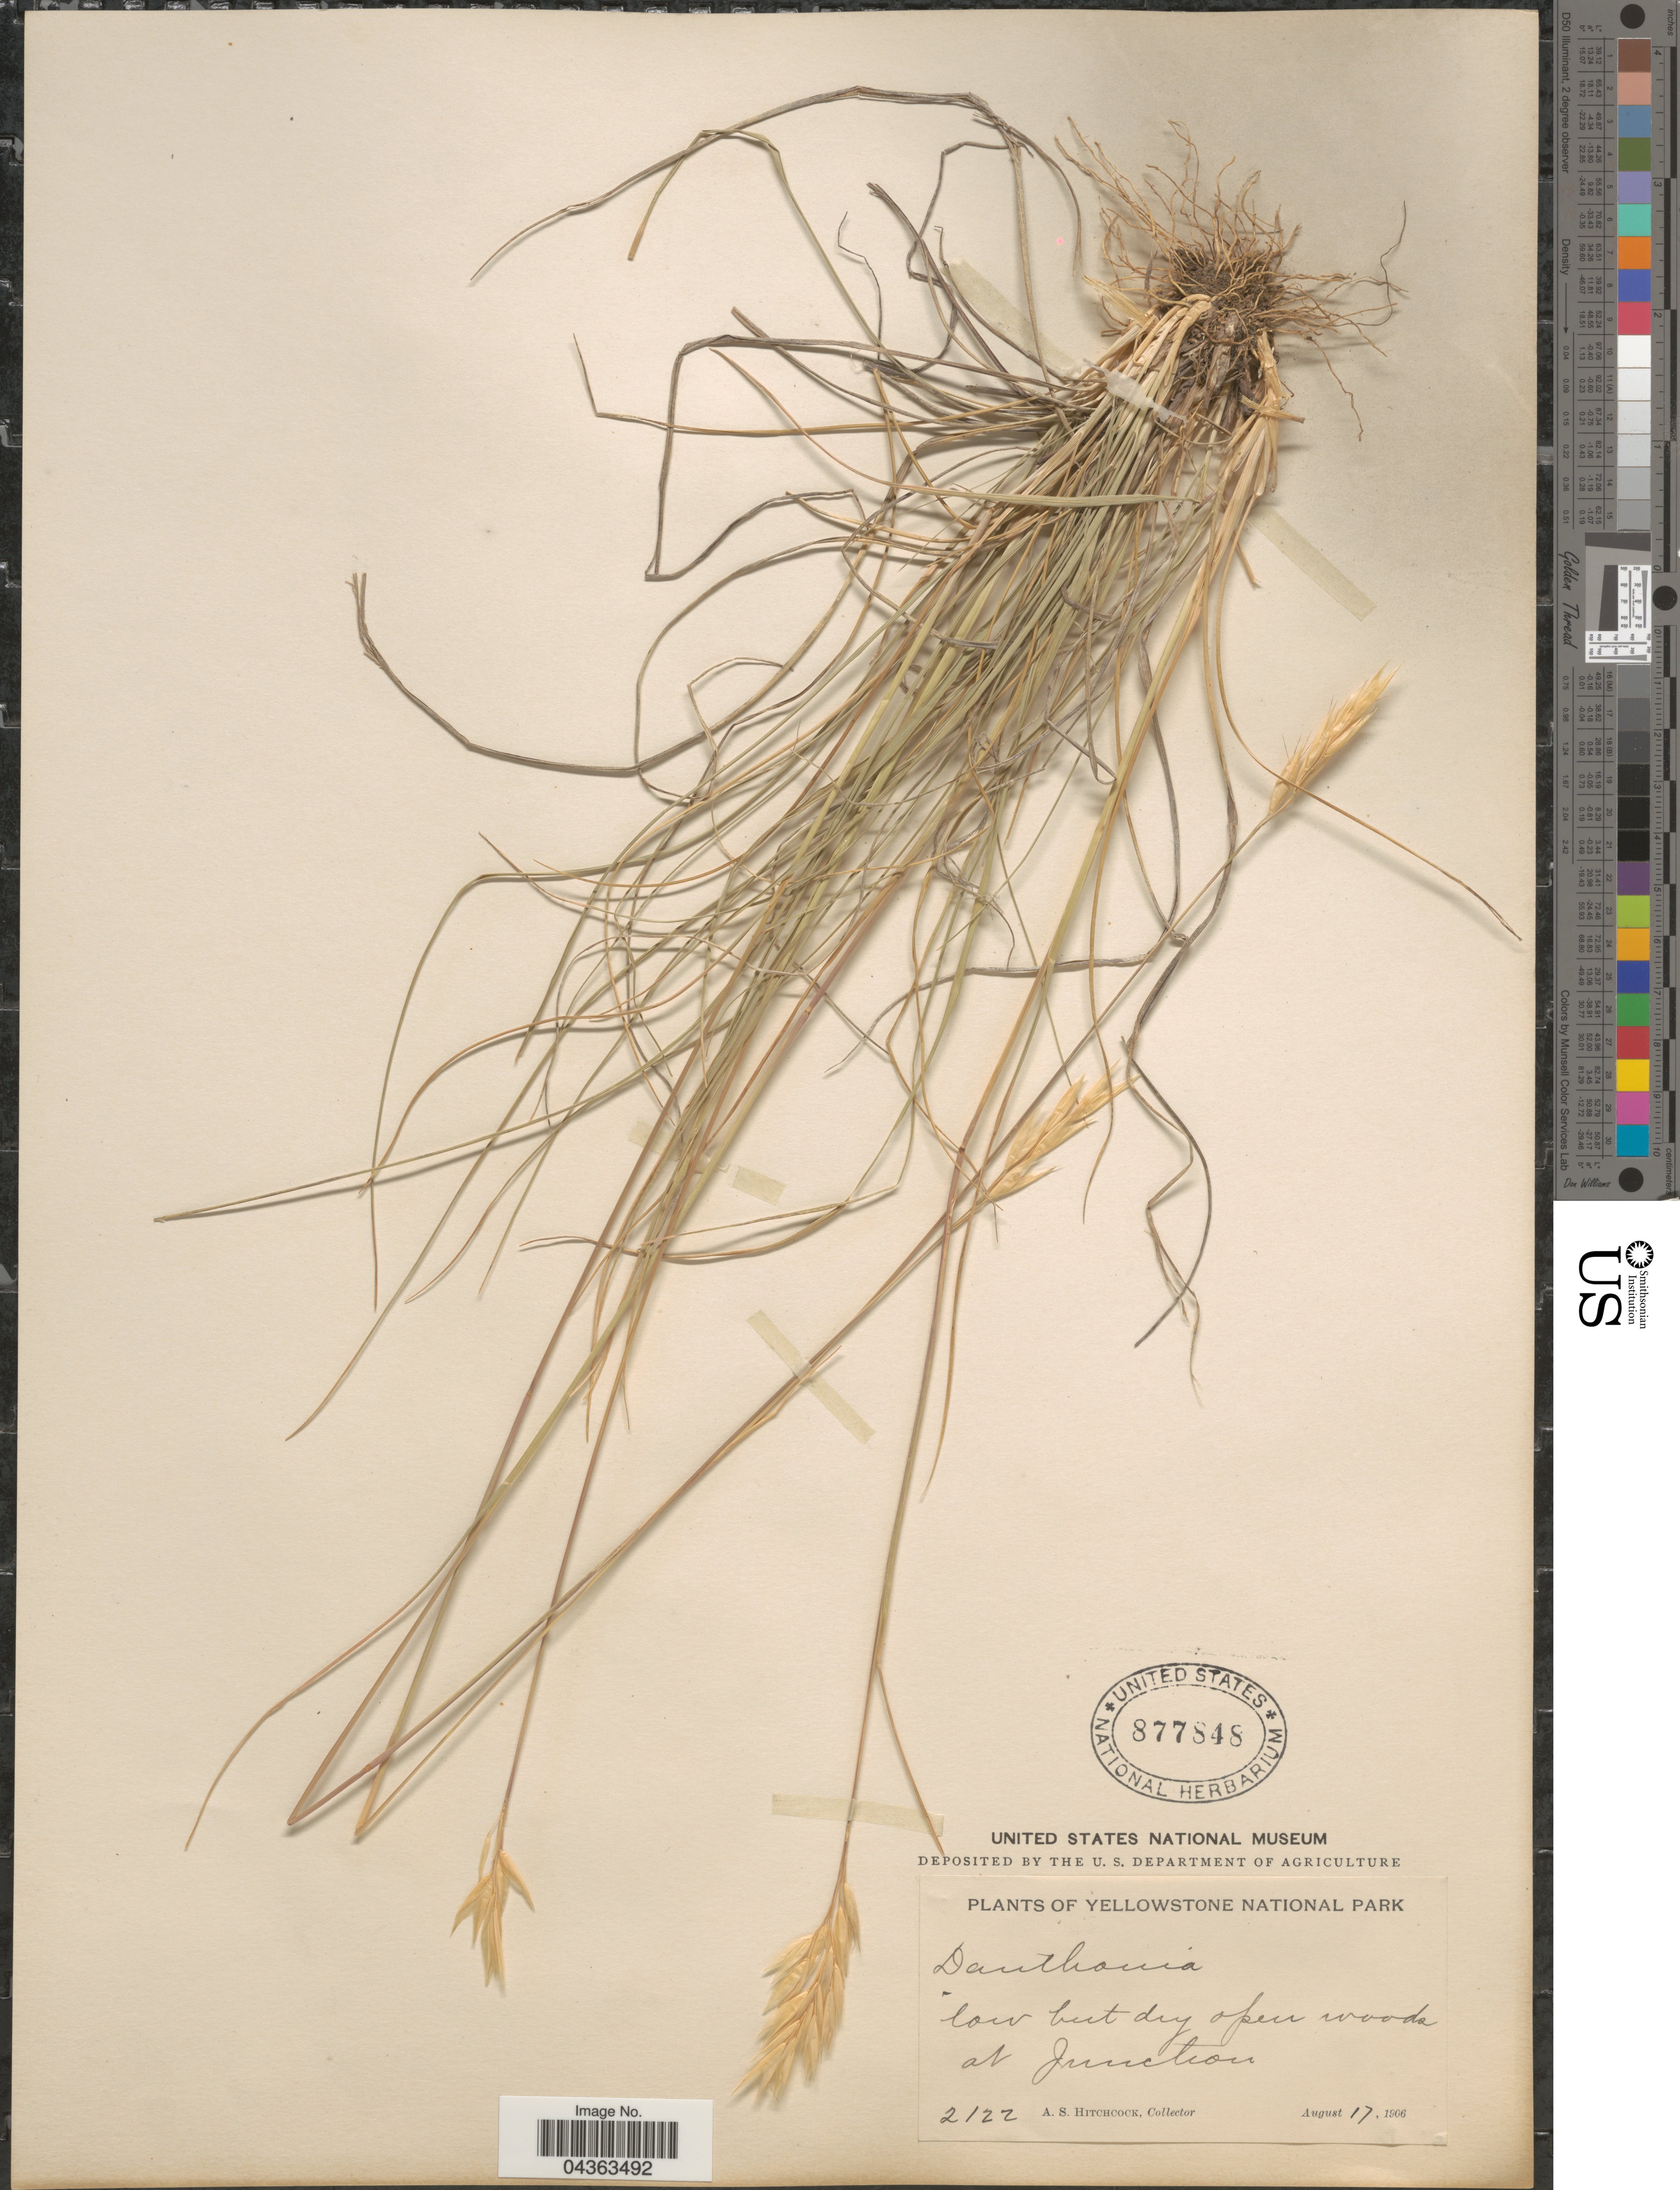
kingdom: Plantae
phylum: Tracheophyta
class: Liliopsida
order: Poales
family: Poaceae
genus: Danthonia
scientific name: Danthonia intermedia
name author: Vasey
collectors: A. S. Hitchcock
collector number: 2122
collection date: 1906-08-17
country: United States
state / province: Wyoming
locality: Yellowstone National Park. Low but dry open woods at Junction.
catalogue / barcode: US 877848